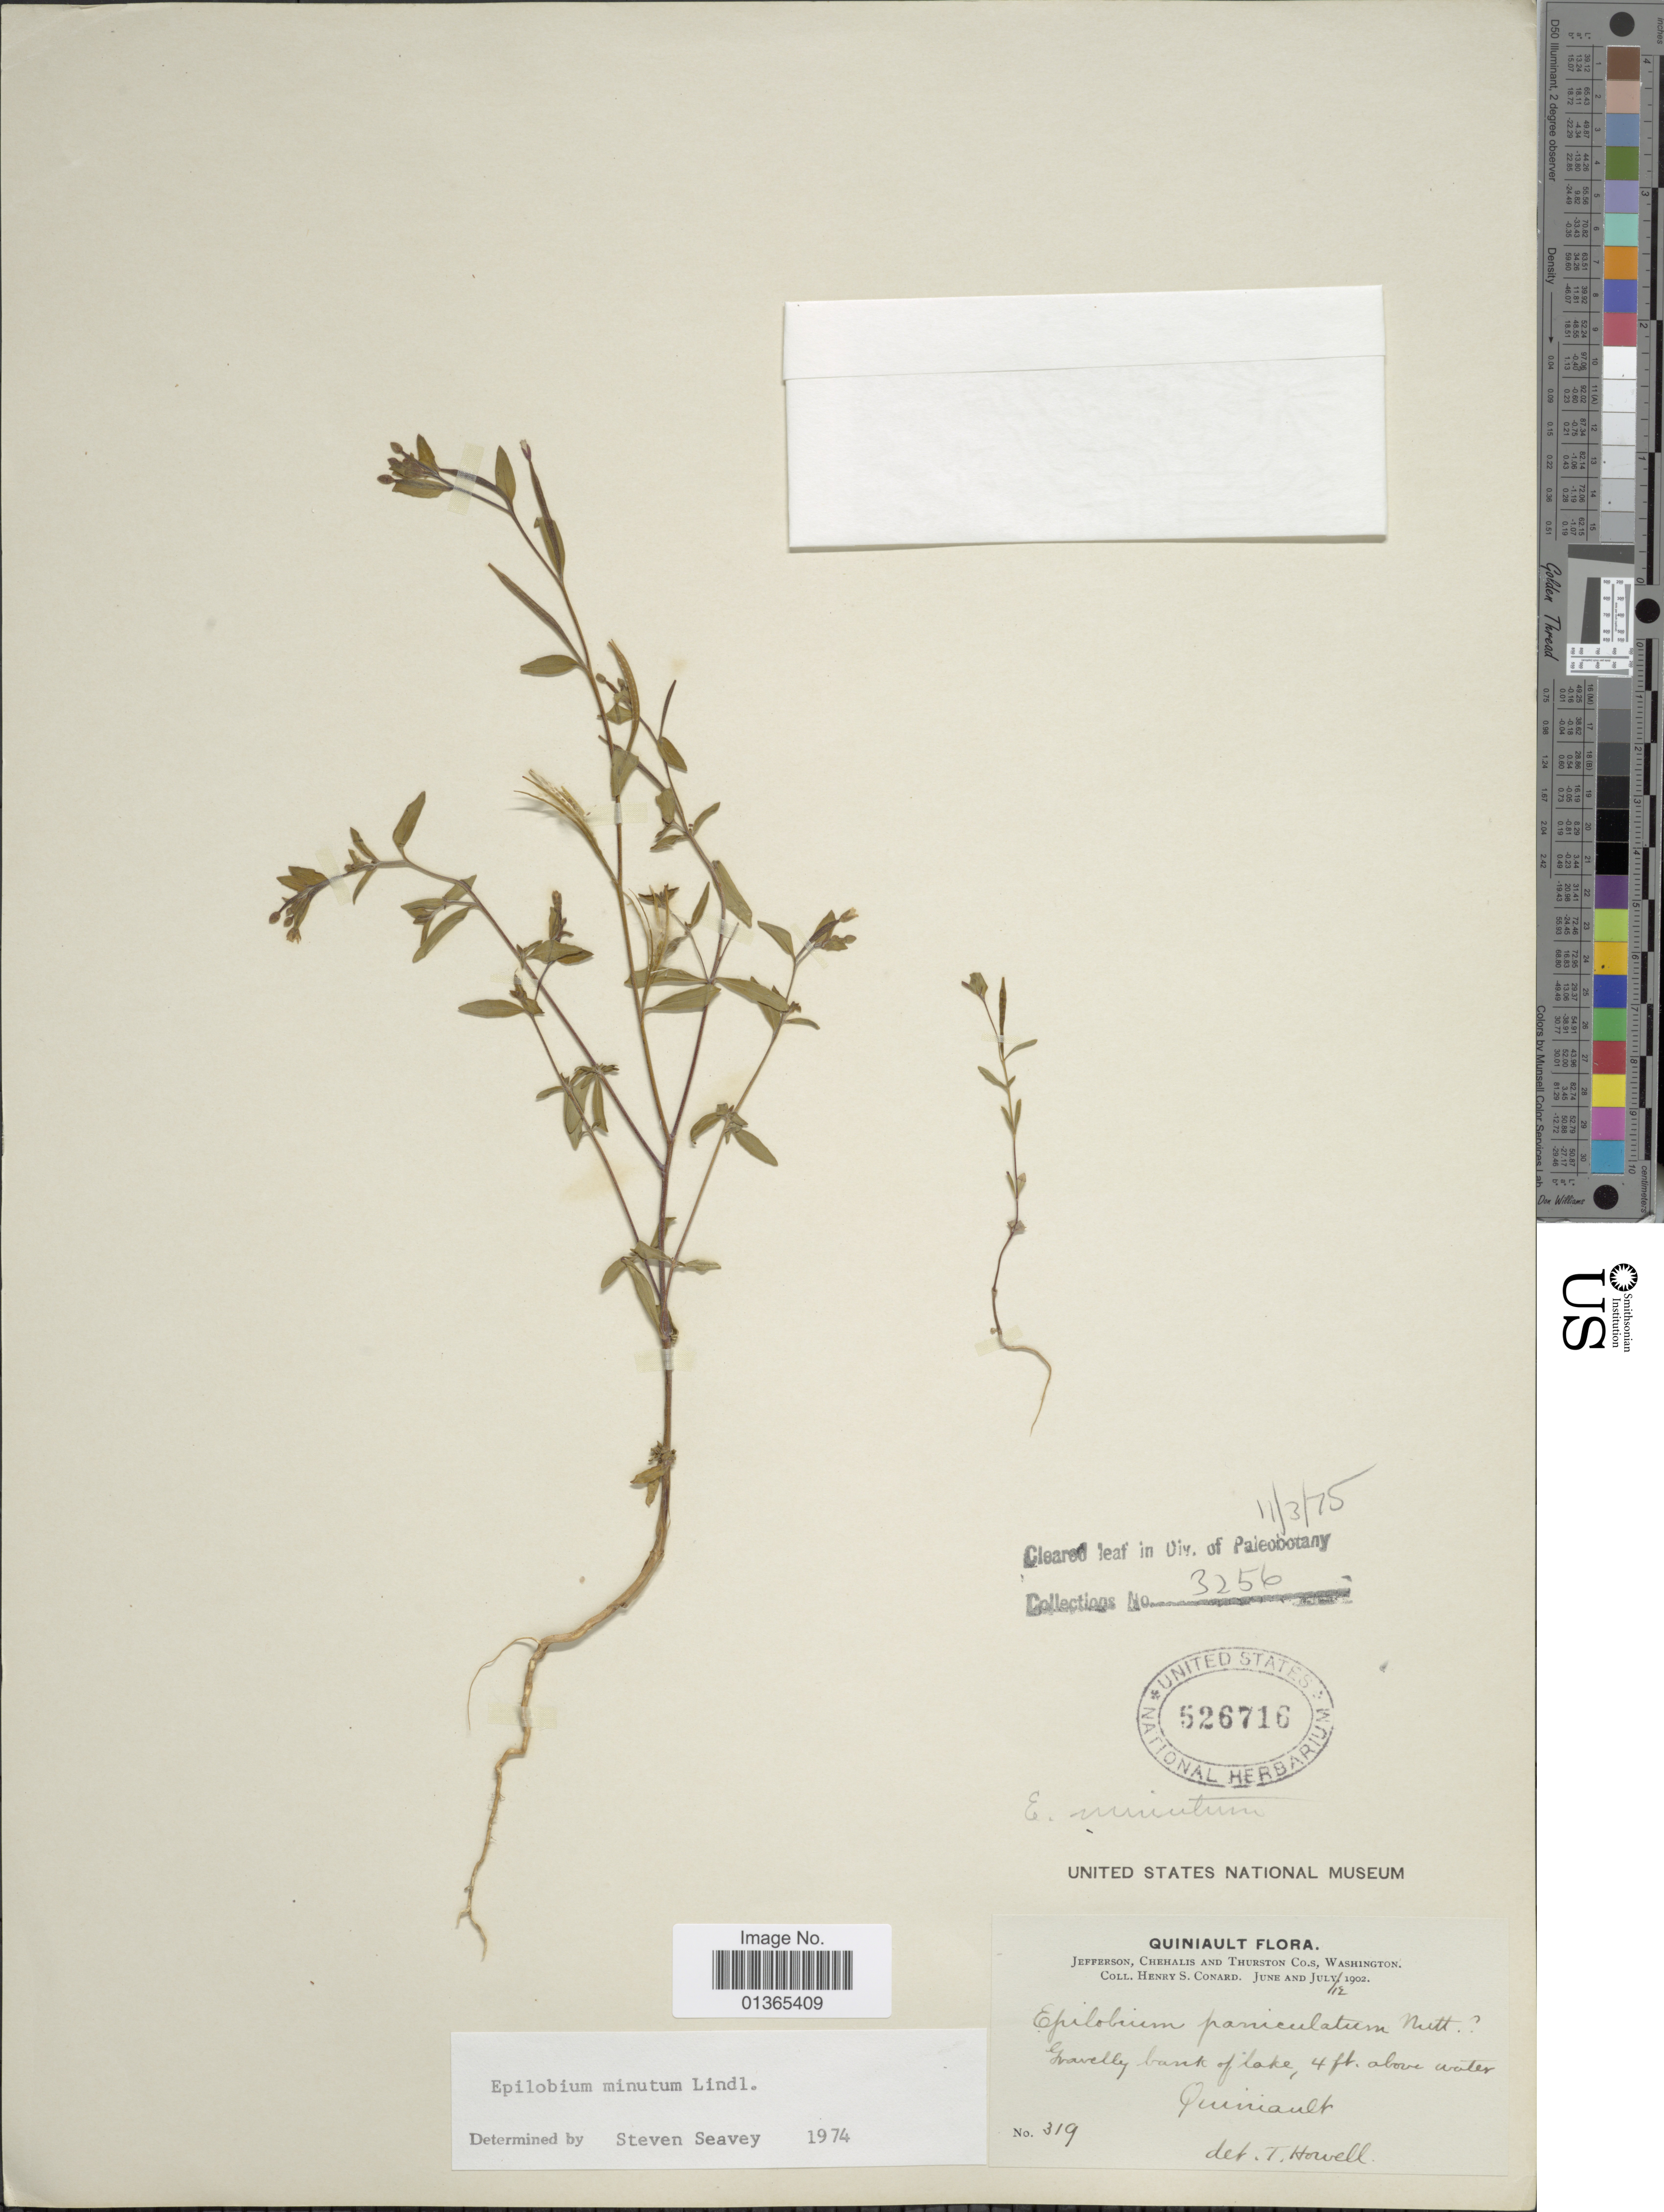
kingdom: Plantae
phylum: Tracheophyta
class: Magnoliopsida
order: Myrtales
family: Onagraceae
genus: Epilobium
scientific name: Epilobium minutum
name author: Lindl. ex Lehm.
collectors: H. S. Conard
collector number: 319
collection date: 1902-06/1902-07-12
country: United States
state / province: Washington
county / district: Thurston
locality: Quiniault. Jefferson, Chehalis and Thurston Co.s.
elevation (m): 1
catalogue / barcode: US 526716